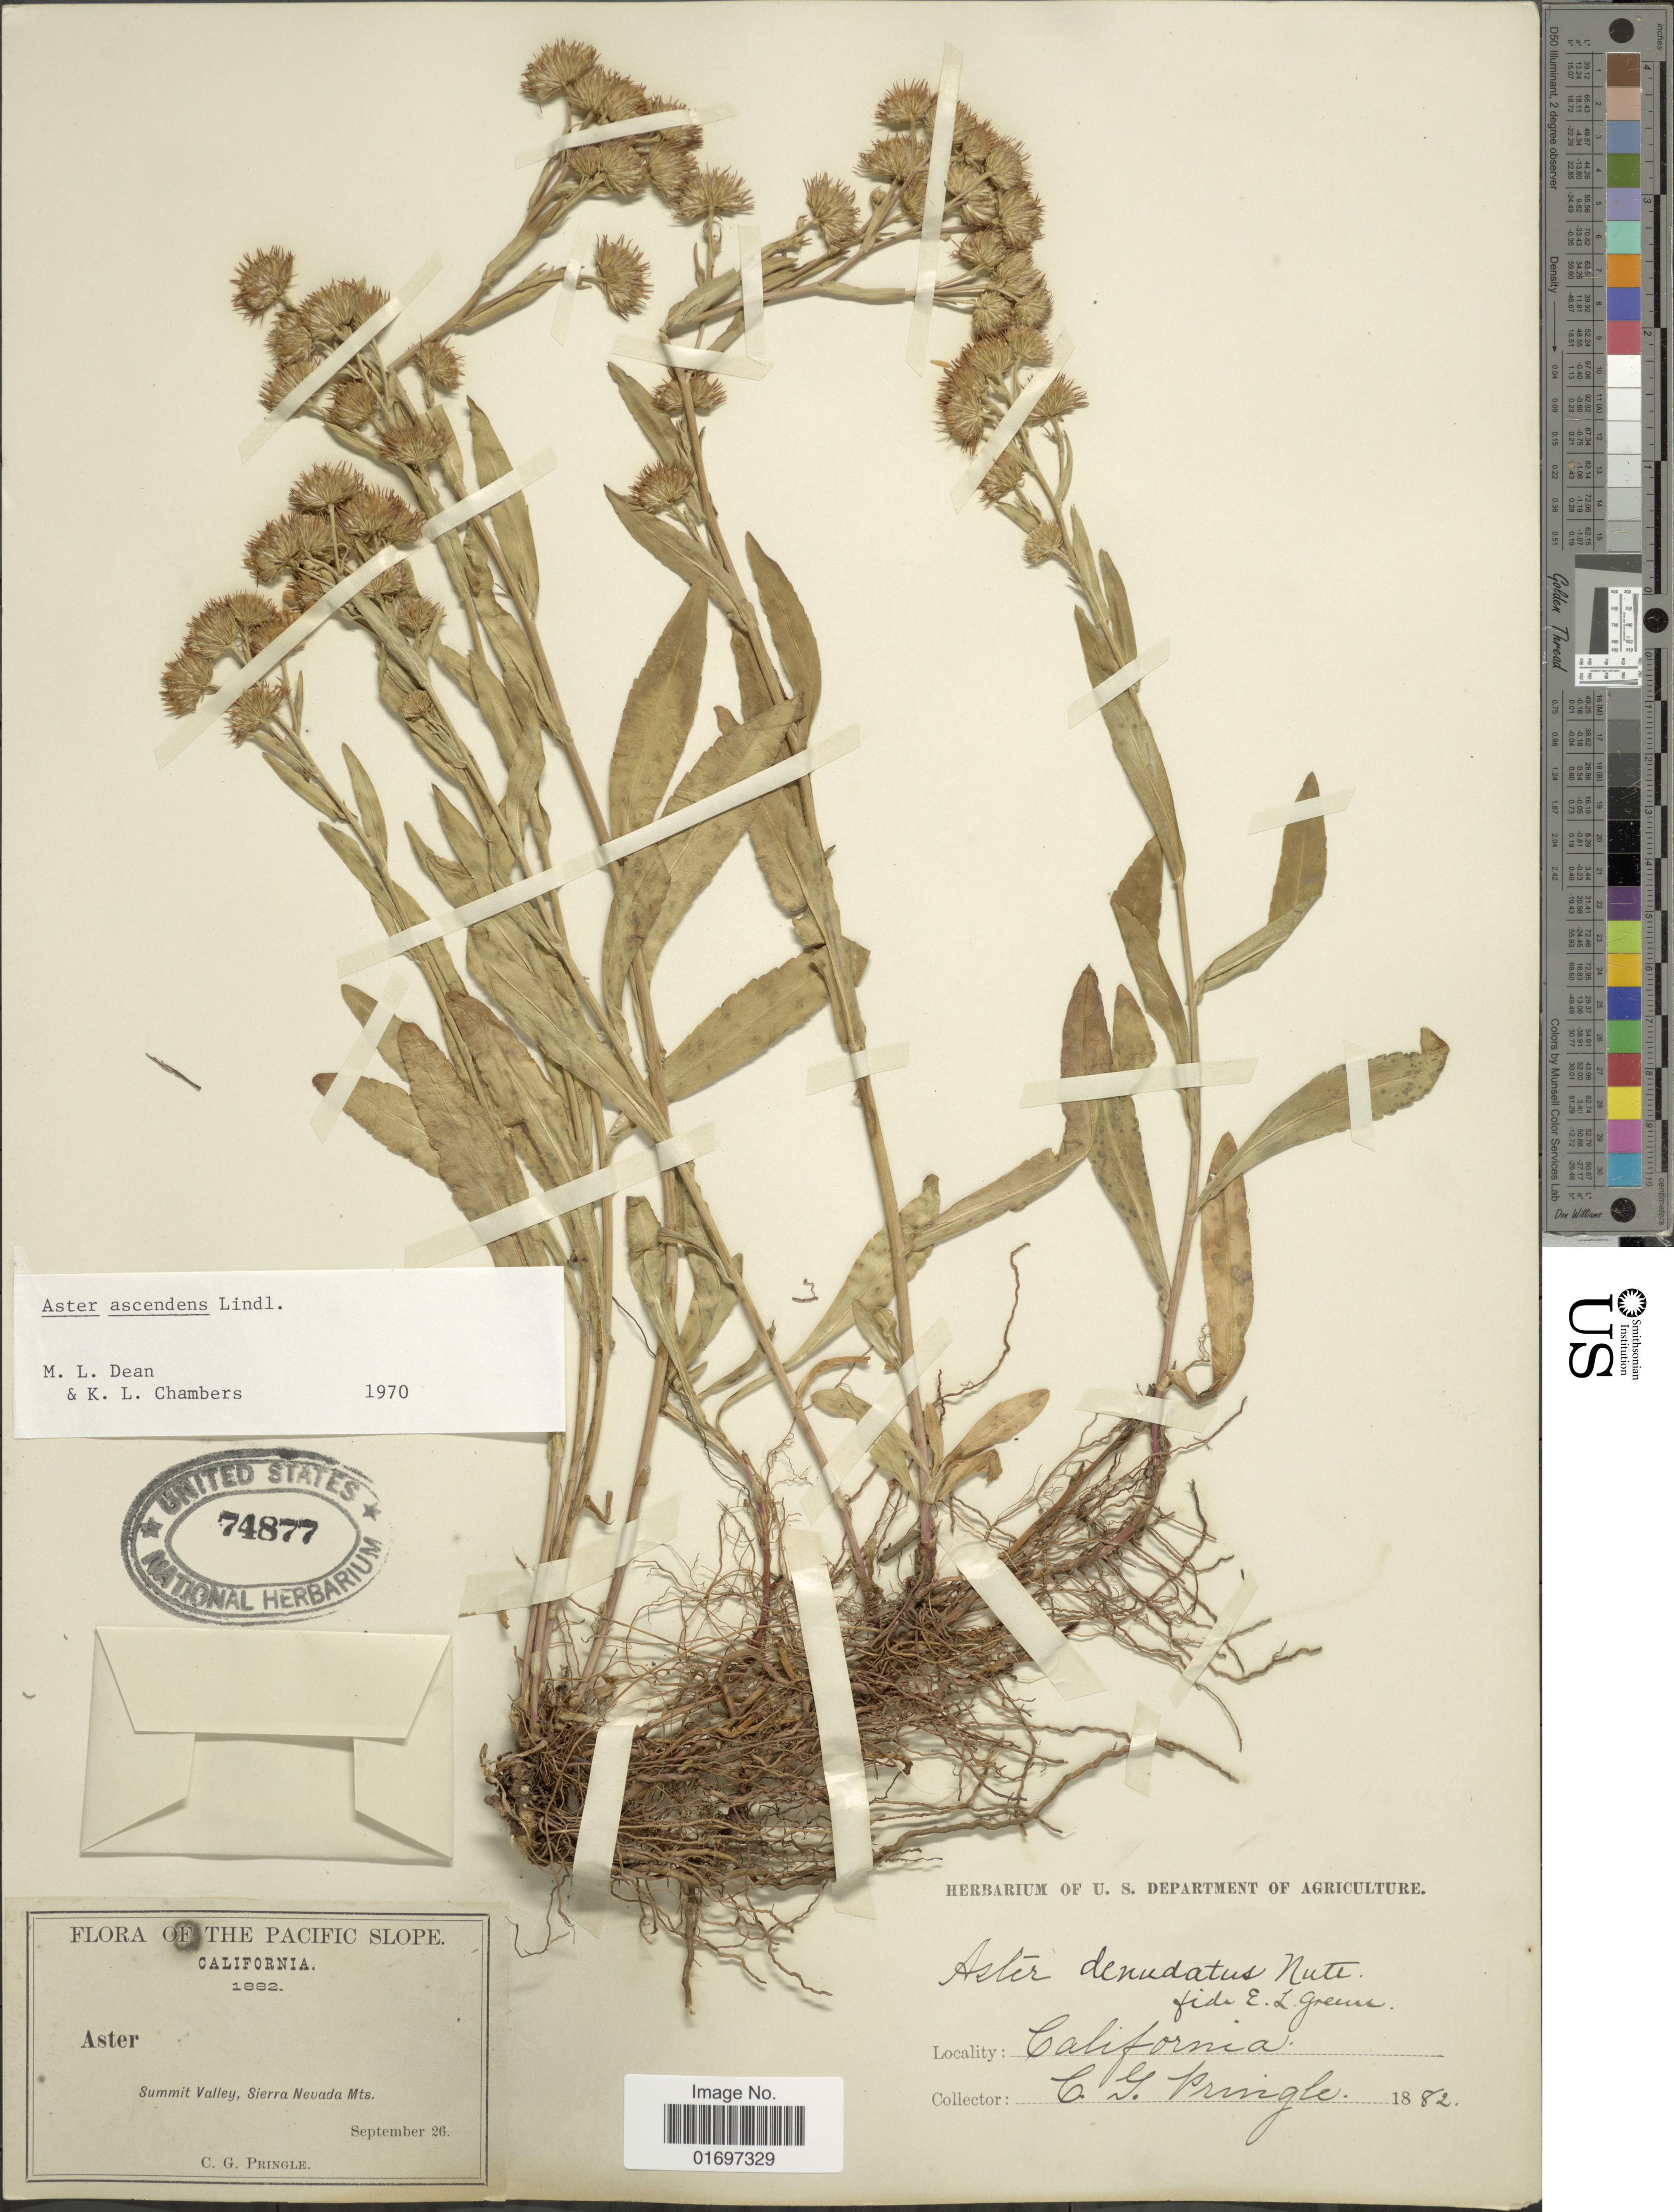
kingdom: Plantae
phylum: Tracheophyta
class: Magnoliopsida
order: Asterales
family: Asteraceae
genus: Symphyotrichum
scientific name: Symphyotrichum ascendens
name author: (Lindl.) G.L. Nesom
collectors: C. G. Pringle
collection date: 1882-09-26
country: United States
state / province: California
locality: Pacific Slope. California. Summit Valley, Sierra Nevada Mts.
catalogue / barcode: US 74877